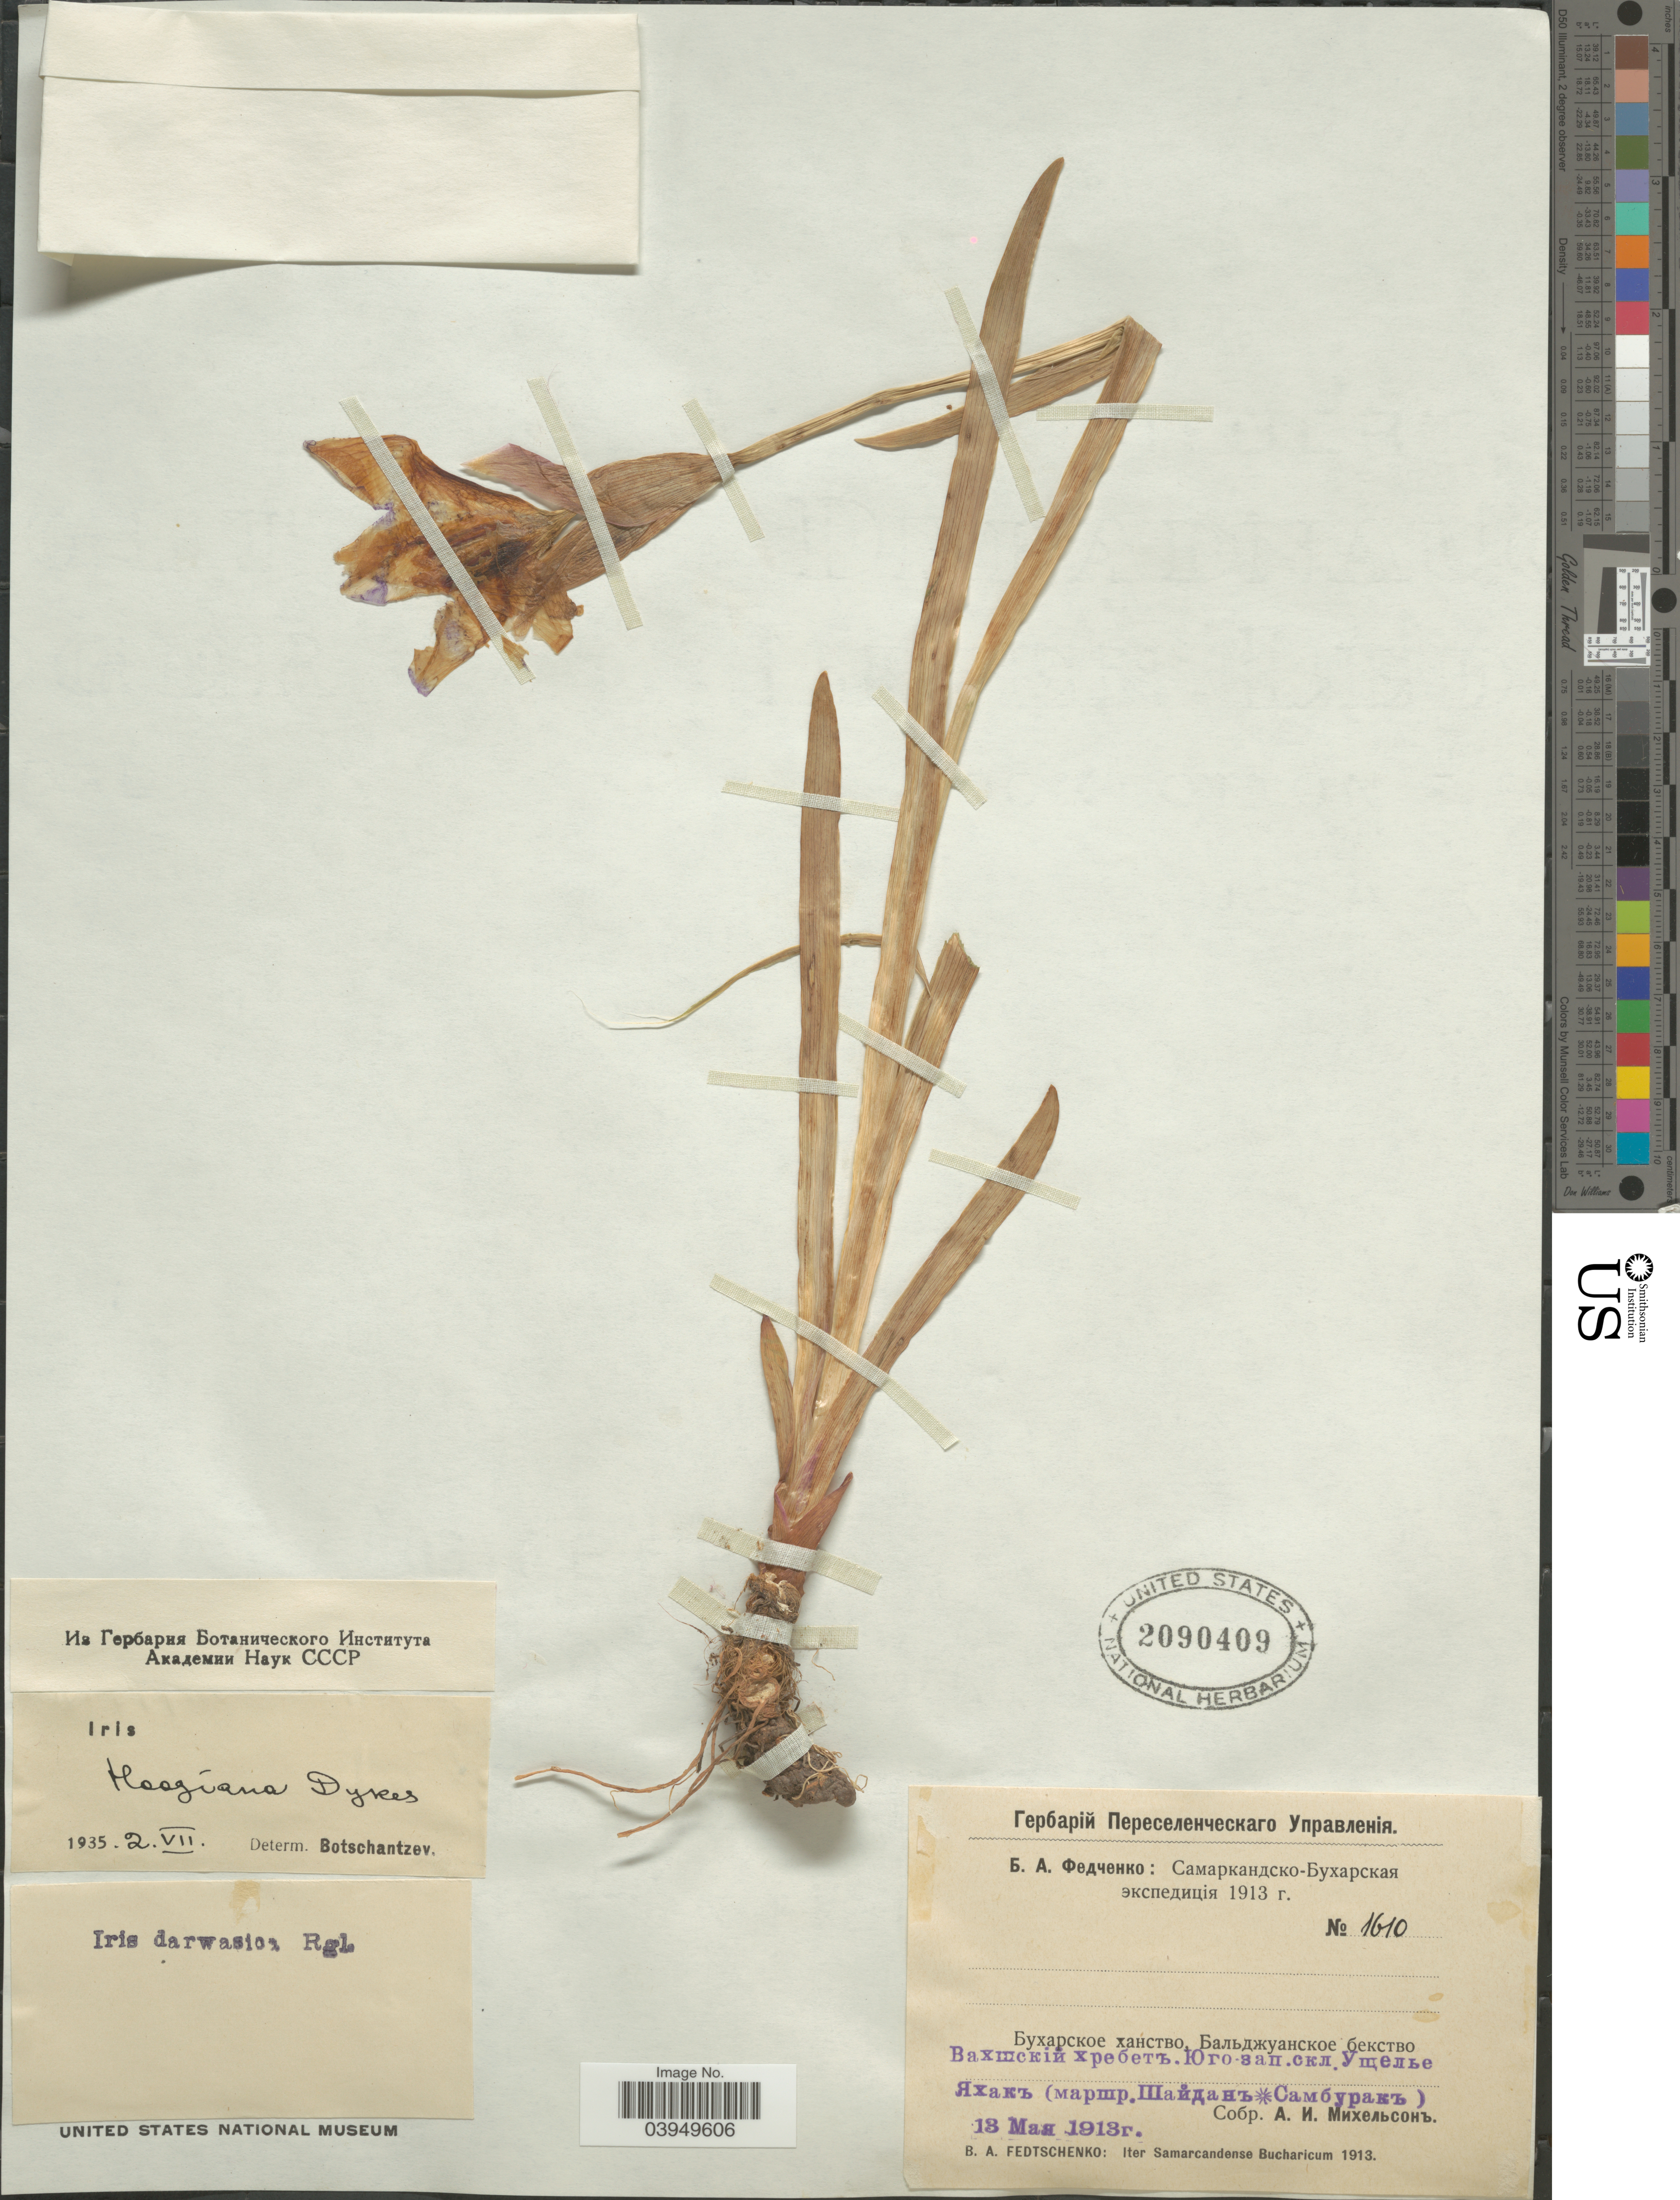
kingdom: Plantae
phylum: Tracheophyta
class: Liliopsida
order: Asparagales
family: Iridaceae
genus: Iris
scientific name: Iris darwasica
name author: Regel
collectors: B. A. Fedtschenko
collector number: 1610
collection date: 1913-05-18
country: Tajikistan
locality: Vakhshskiy Khrebet, Yakhak (Shaydon-Samburak)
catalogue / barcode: US 2090409